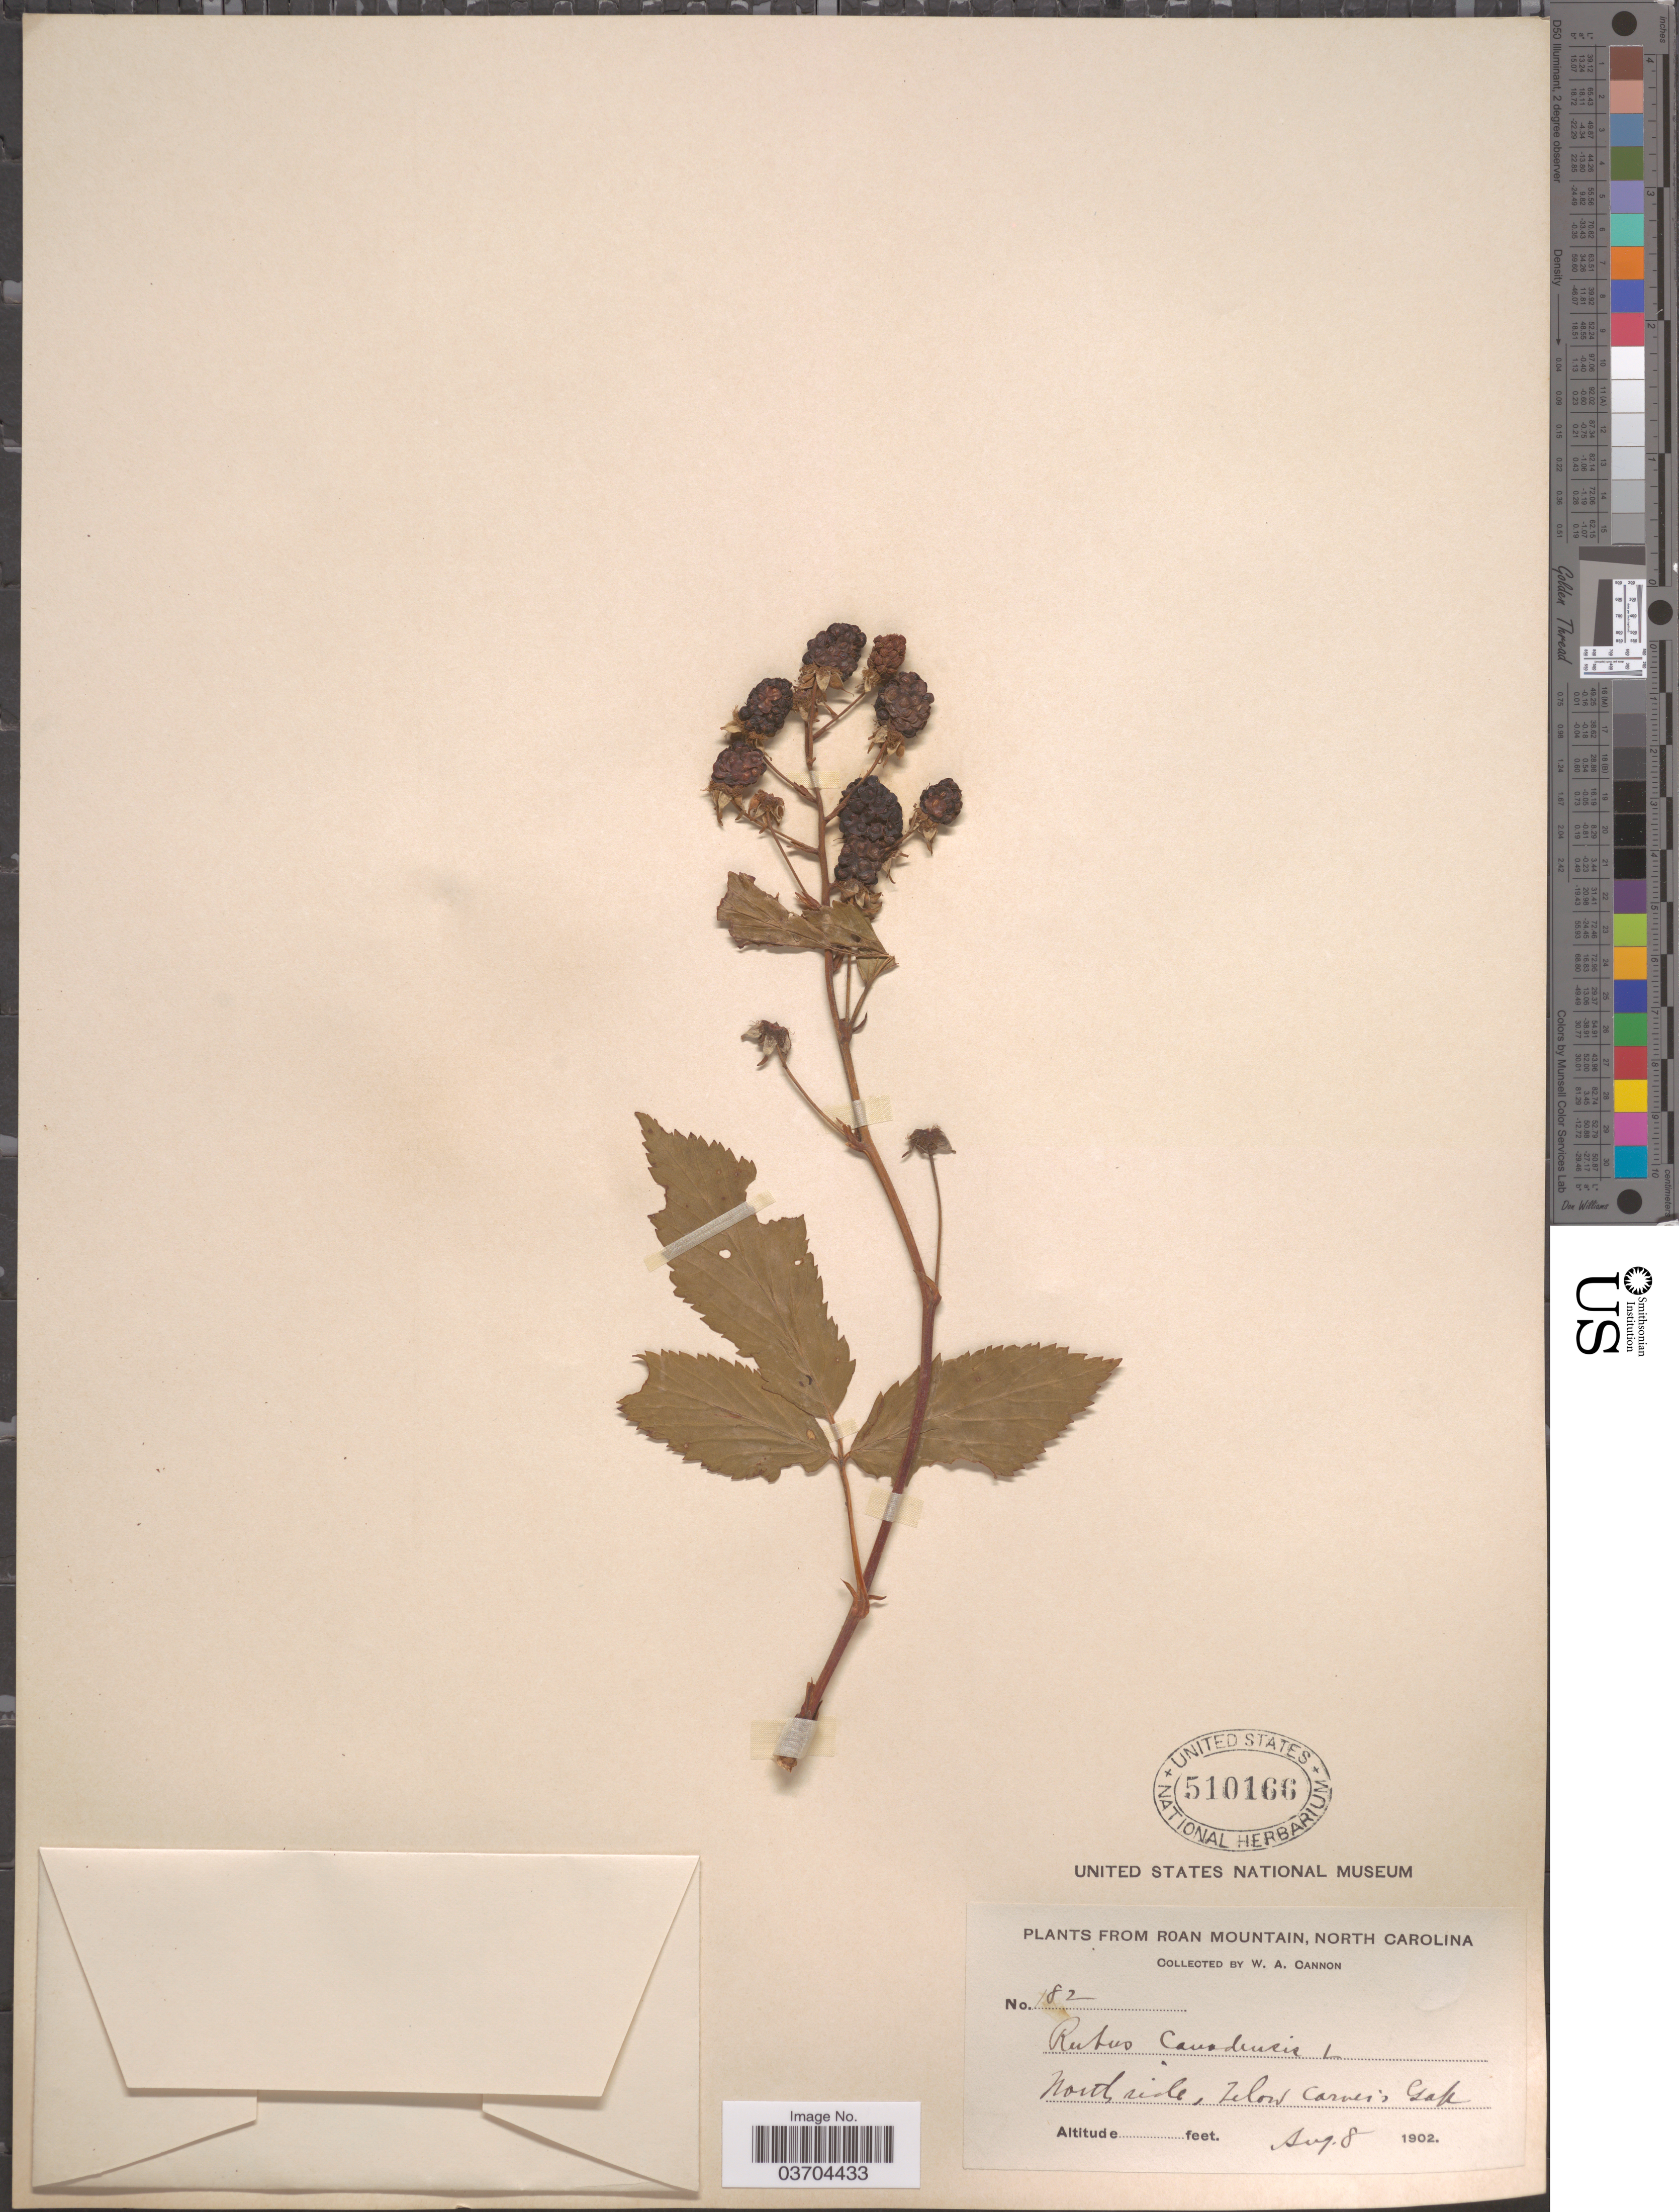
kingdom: Plantae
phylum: Tracheophyta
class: Magnoliopsida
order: Rosales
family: Rosaceae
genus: Rubus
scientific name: Rubus canadensis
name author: L.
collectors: W. Cannon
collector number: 182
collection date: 1902-08-08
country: United States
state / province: North Carolina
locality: Roan Mountain. North side, below Carver's Gap.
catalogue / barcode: US 510166